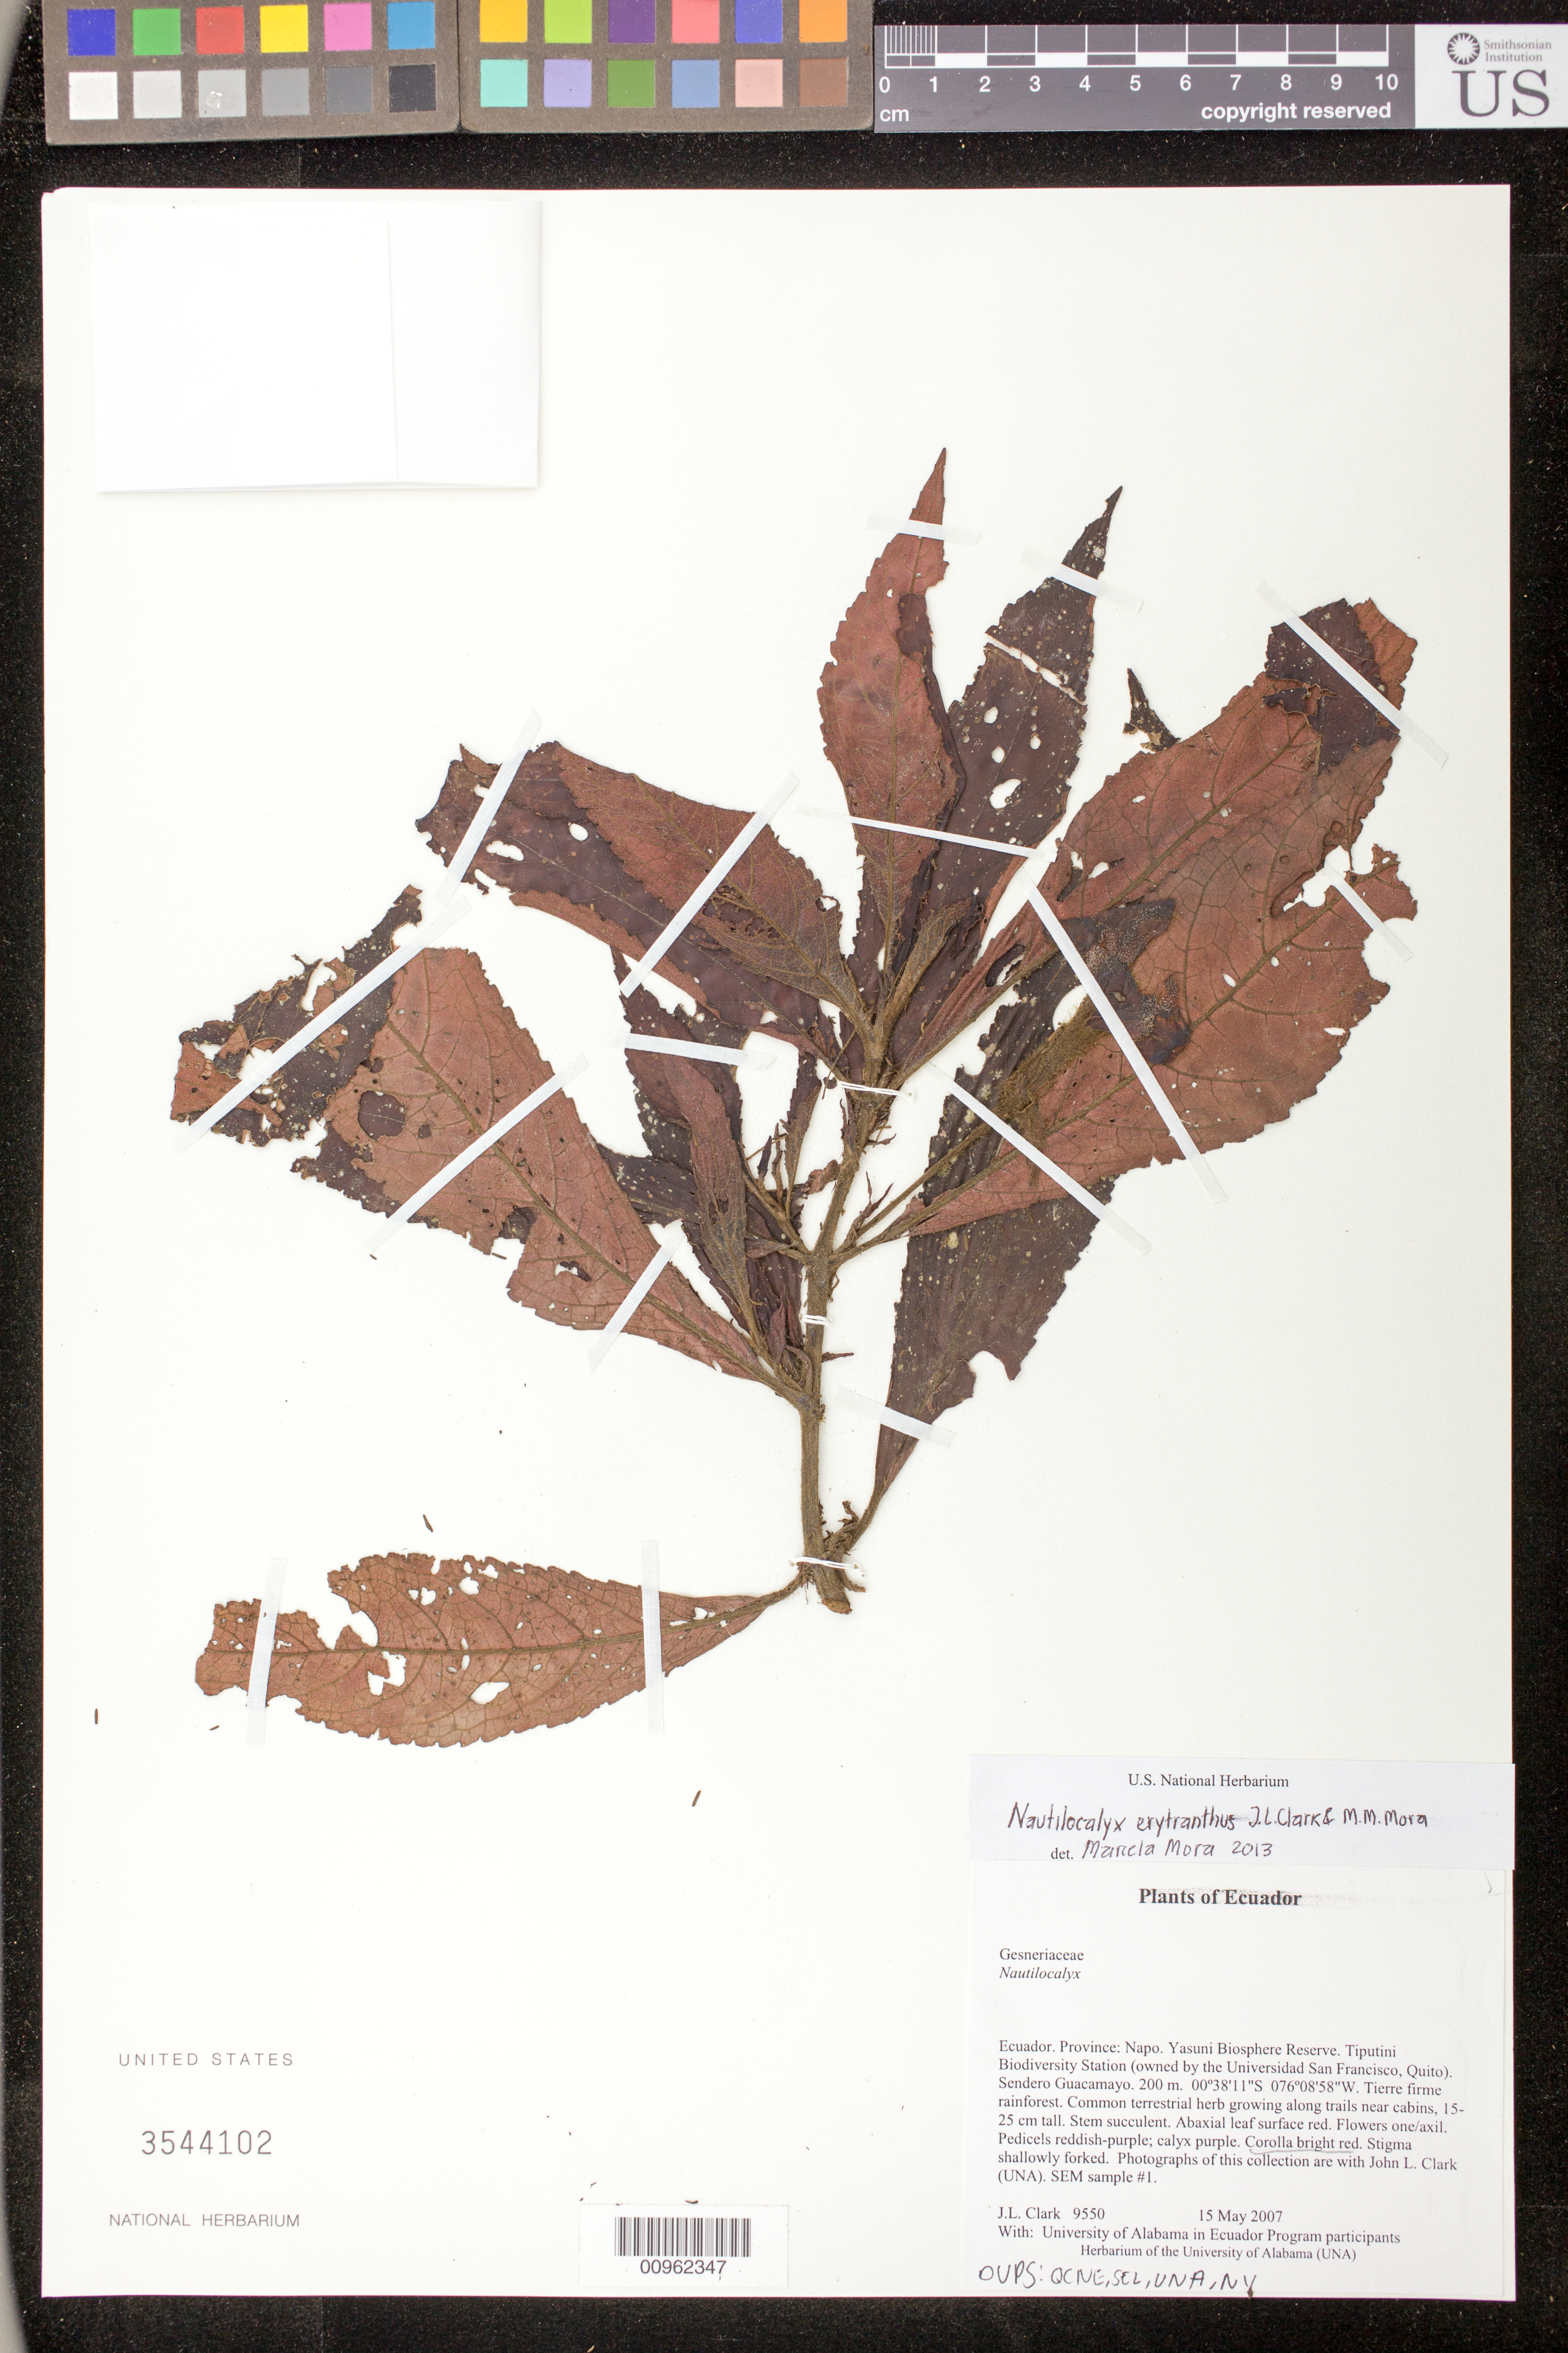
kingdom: Plantae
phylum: Tracheophyta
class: Magnoliopsida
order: Lamiales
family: Gesneriaceae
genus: Nautilocalyx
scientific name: Nautilocalyx erytranthus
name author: J.L. Clark & M.M. Mora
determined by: Mora, M. Marcela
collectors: J. L. Clark & University of Alabama in Ecuador Program participants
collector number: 9550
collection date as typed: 15 May 2007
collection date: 2007-05-15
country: Ecuador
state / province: Napo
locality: Yasuni Biosphere Reserve. Tiputini Biodiversity Station (owned by the Universidad San Francisco, Quito). Sendero Guacamayo.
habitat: Tierre firme rainforest.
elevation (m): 200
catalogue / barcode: US 3544102